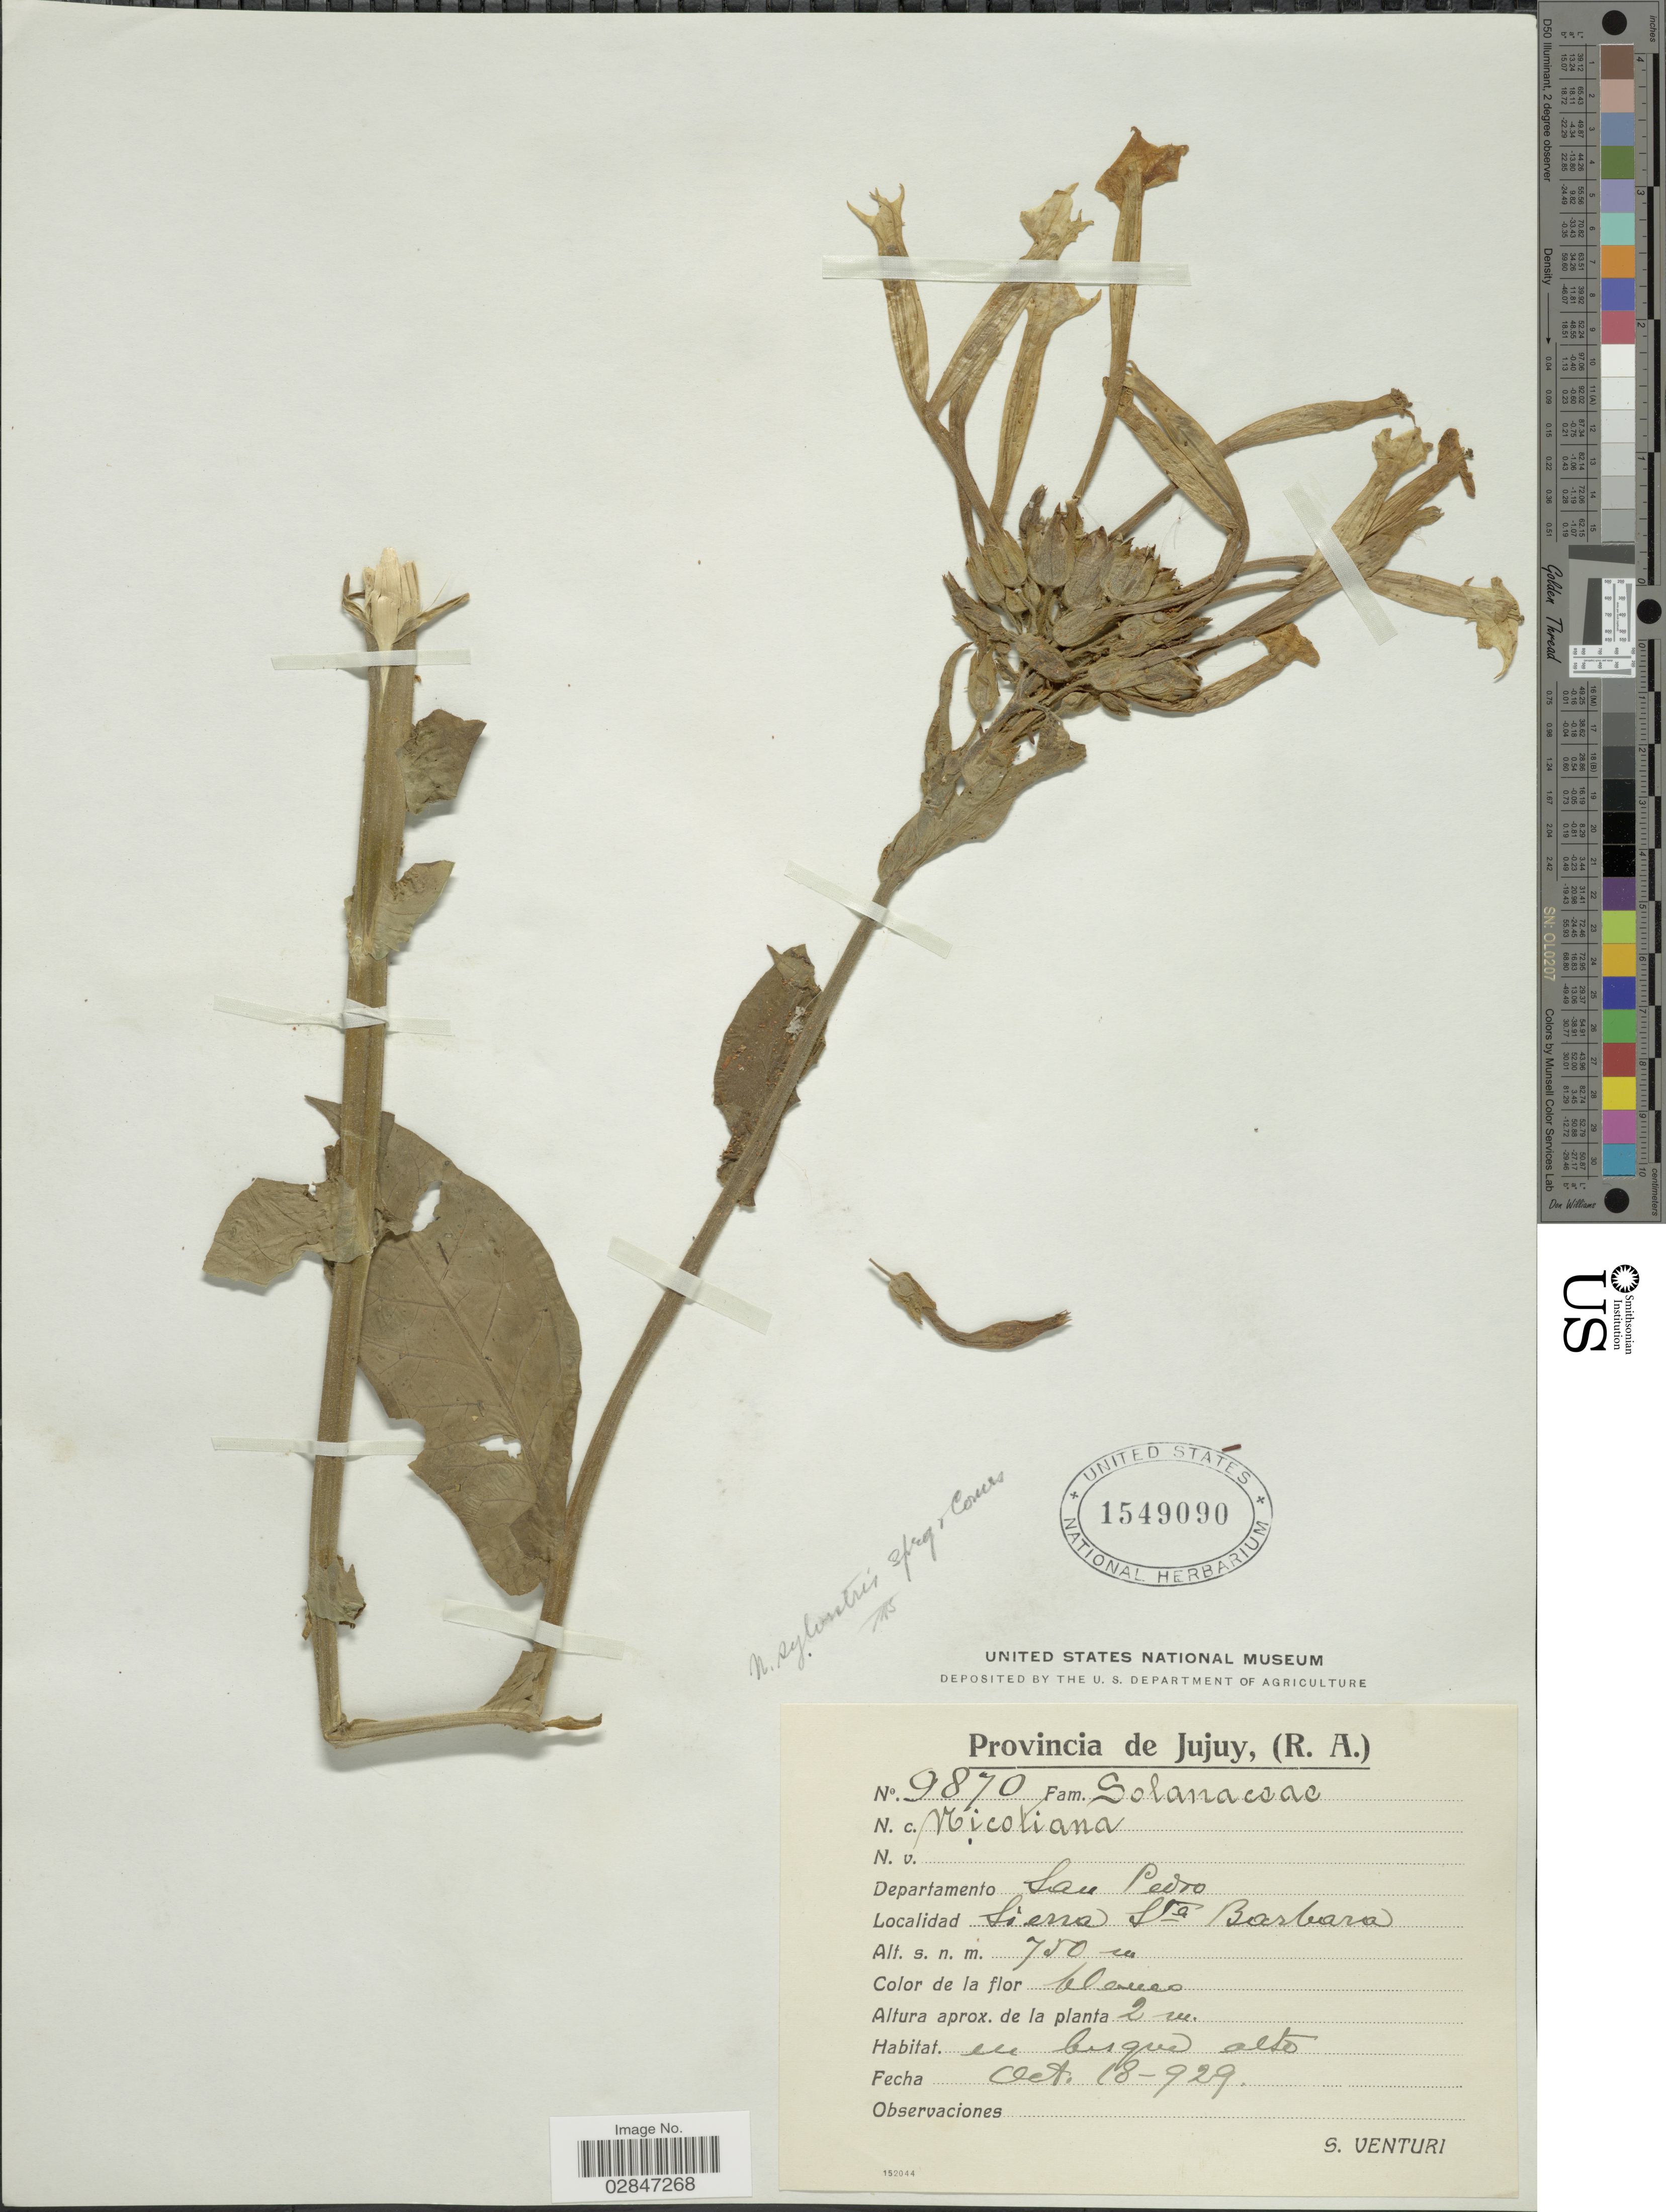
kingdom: Plantae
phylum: Tracheophyta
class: Magnoliopsida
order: Solanales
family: Solanaceae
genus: Nicotiana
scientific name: Nicotiana sylvestris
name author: Speg.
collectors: S. Venturi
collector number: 9870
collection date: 1929-10-18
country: Argentina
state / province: Jujuy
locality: Provincia de Jujuy, (R. A.), Departamento San Pedro, Sierra Sta. Barbara.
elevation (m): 750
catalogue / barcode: US 1549090